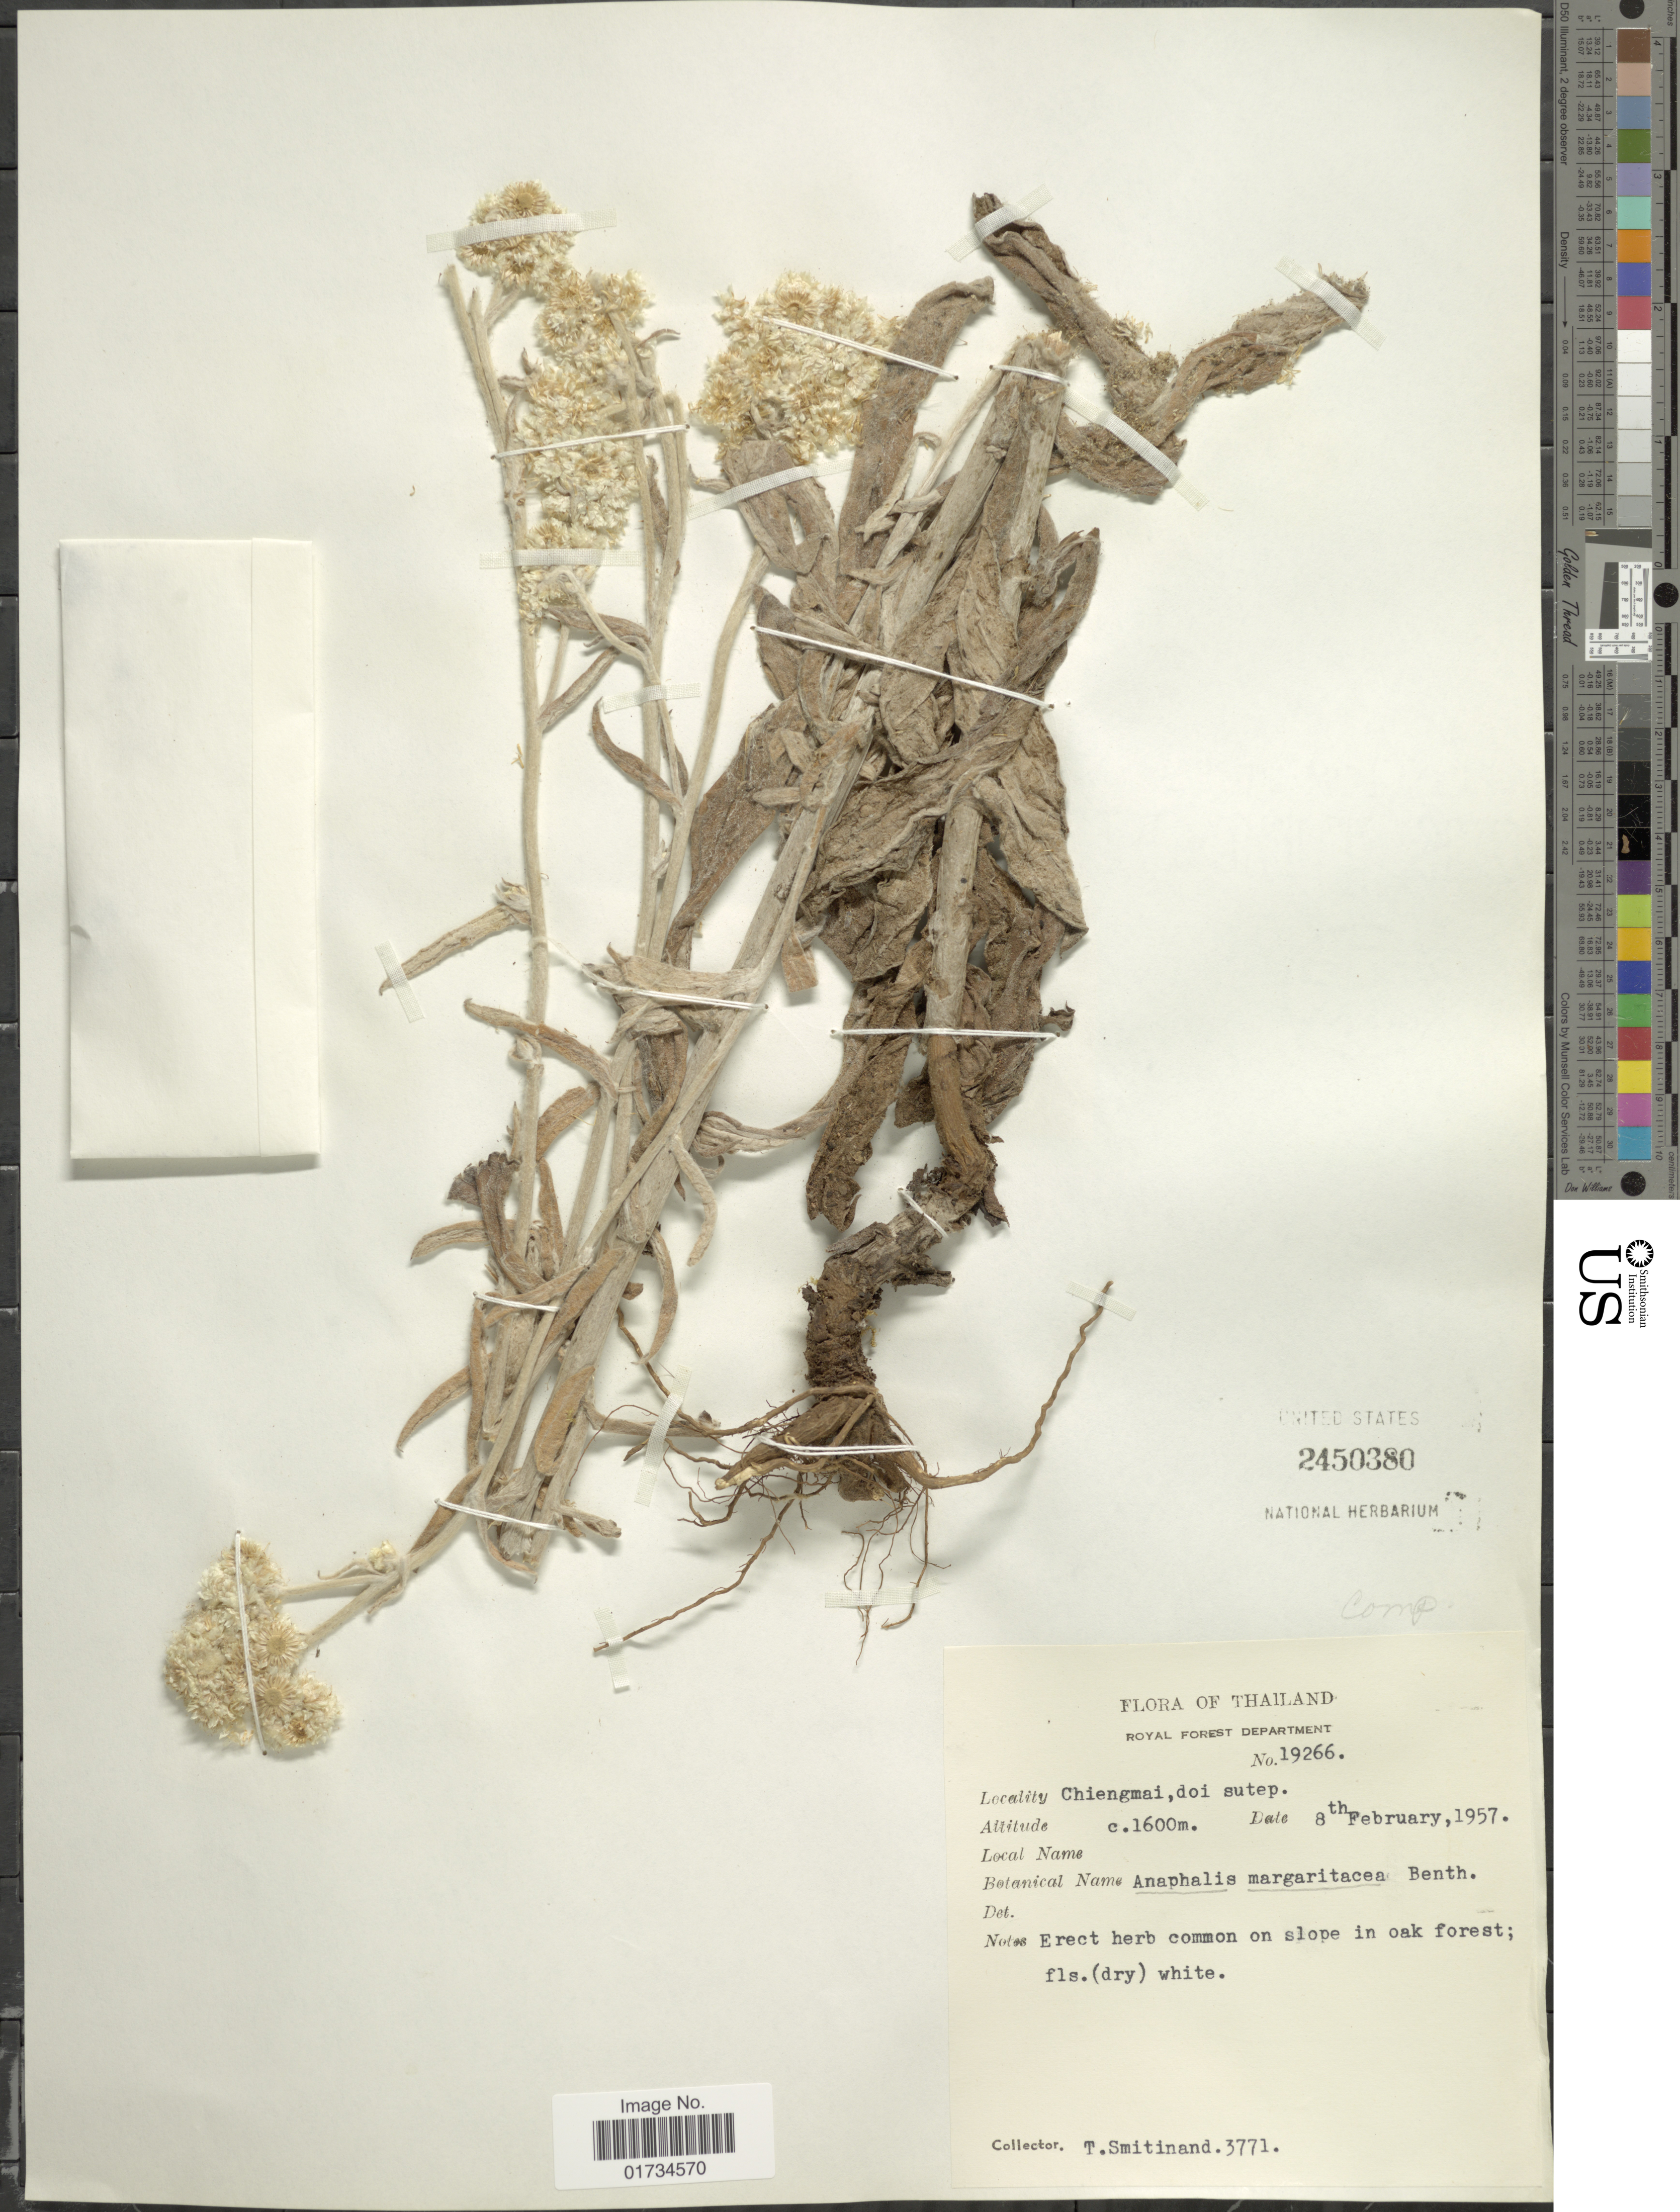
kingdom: Plantae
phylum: Tracheophyta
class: Magnoliopsida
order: Asterales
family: Asteraceae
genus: Pseudognaphalium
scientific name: Pseudognaphalium adnatum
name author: (DC.) Chen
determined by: Chen, Y. S.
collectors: T. Smitinand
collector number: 3771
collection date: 1957-02-08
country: Thailand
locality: Thailand, Chiengmai, doi sutep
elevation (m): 1600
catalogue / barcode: US 2450380